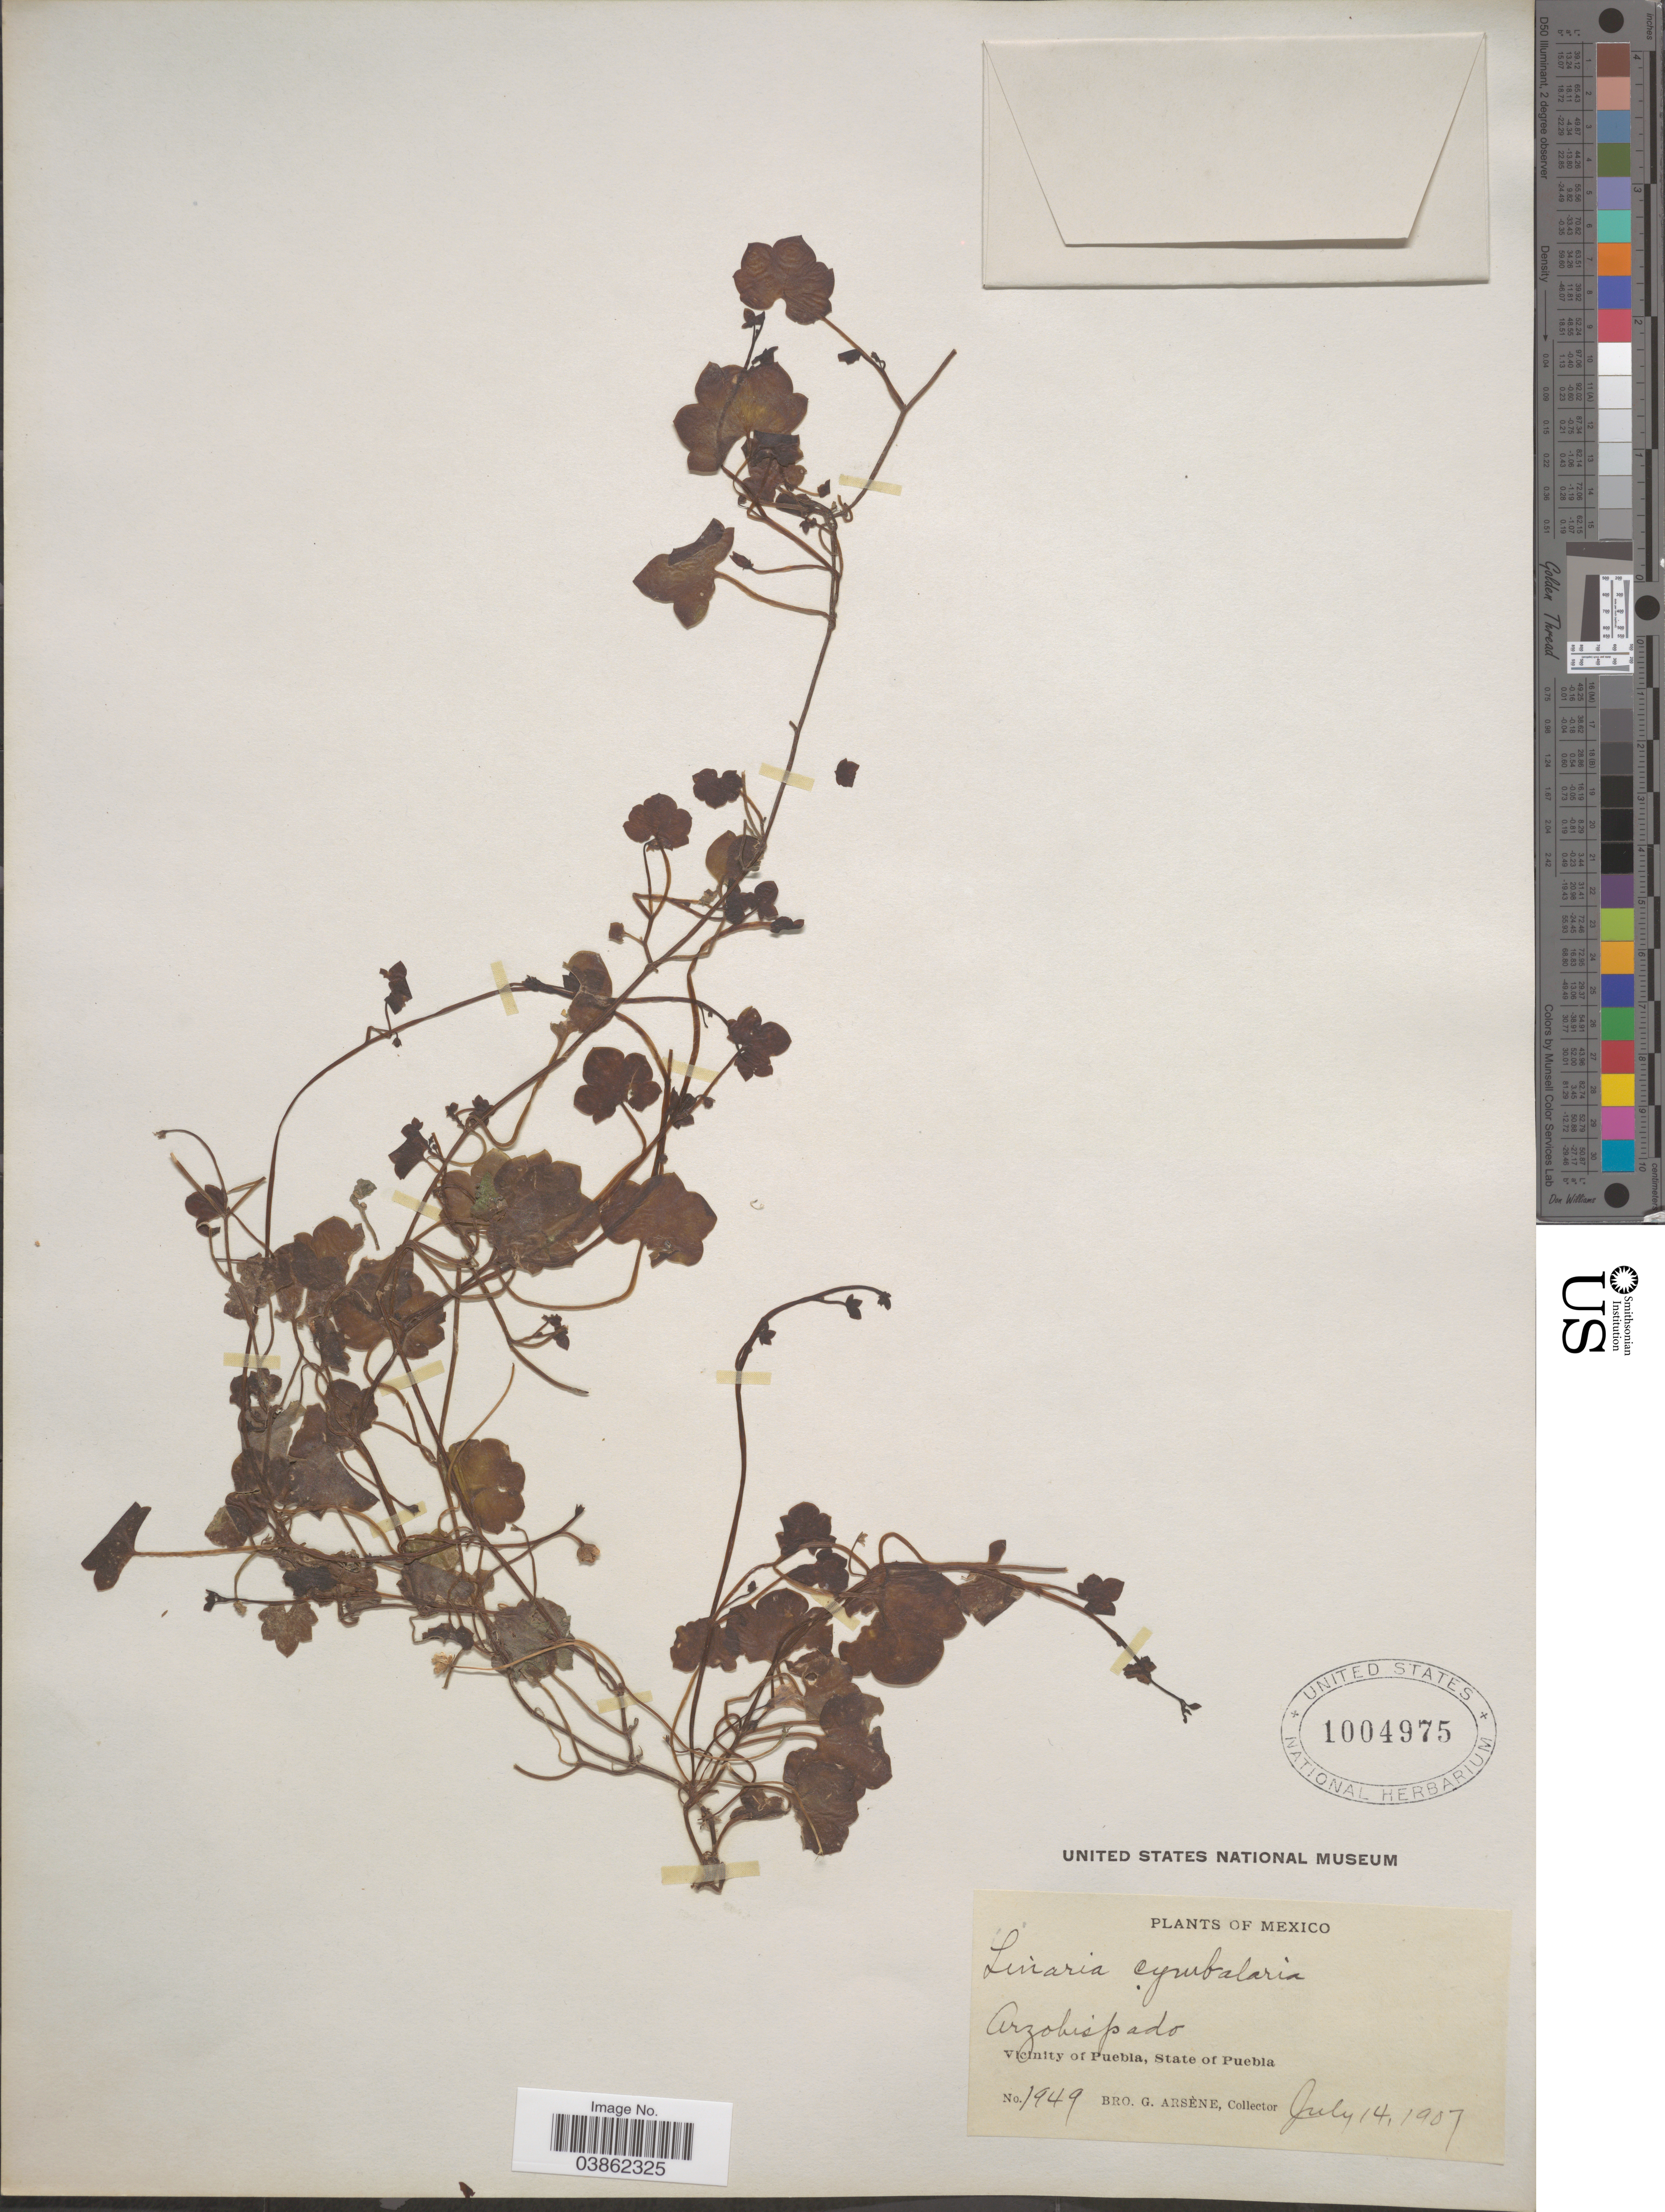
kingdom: Plantae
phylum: Tracheophyta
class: Magnoliopsida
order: Lamiales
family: Plantaginaceae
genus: Cymbalaria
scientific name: Cymbalaria muralis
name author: Gaertn. et al.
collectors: Bro. G. Arsène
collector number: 1949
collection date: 1907-07-14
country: Mexico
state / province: Puebla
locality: Arzobispado. Vicinity of Puebla.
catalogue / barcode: US 1004975